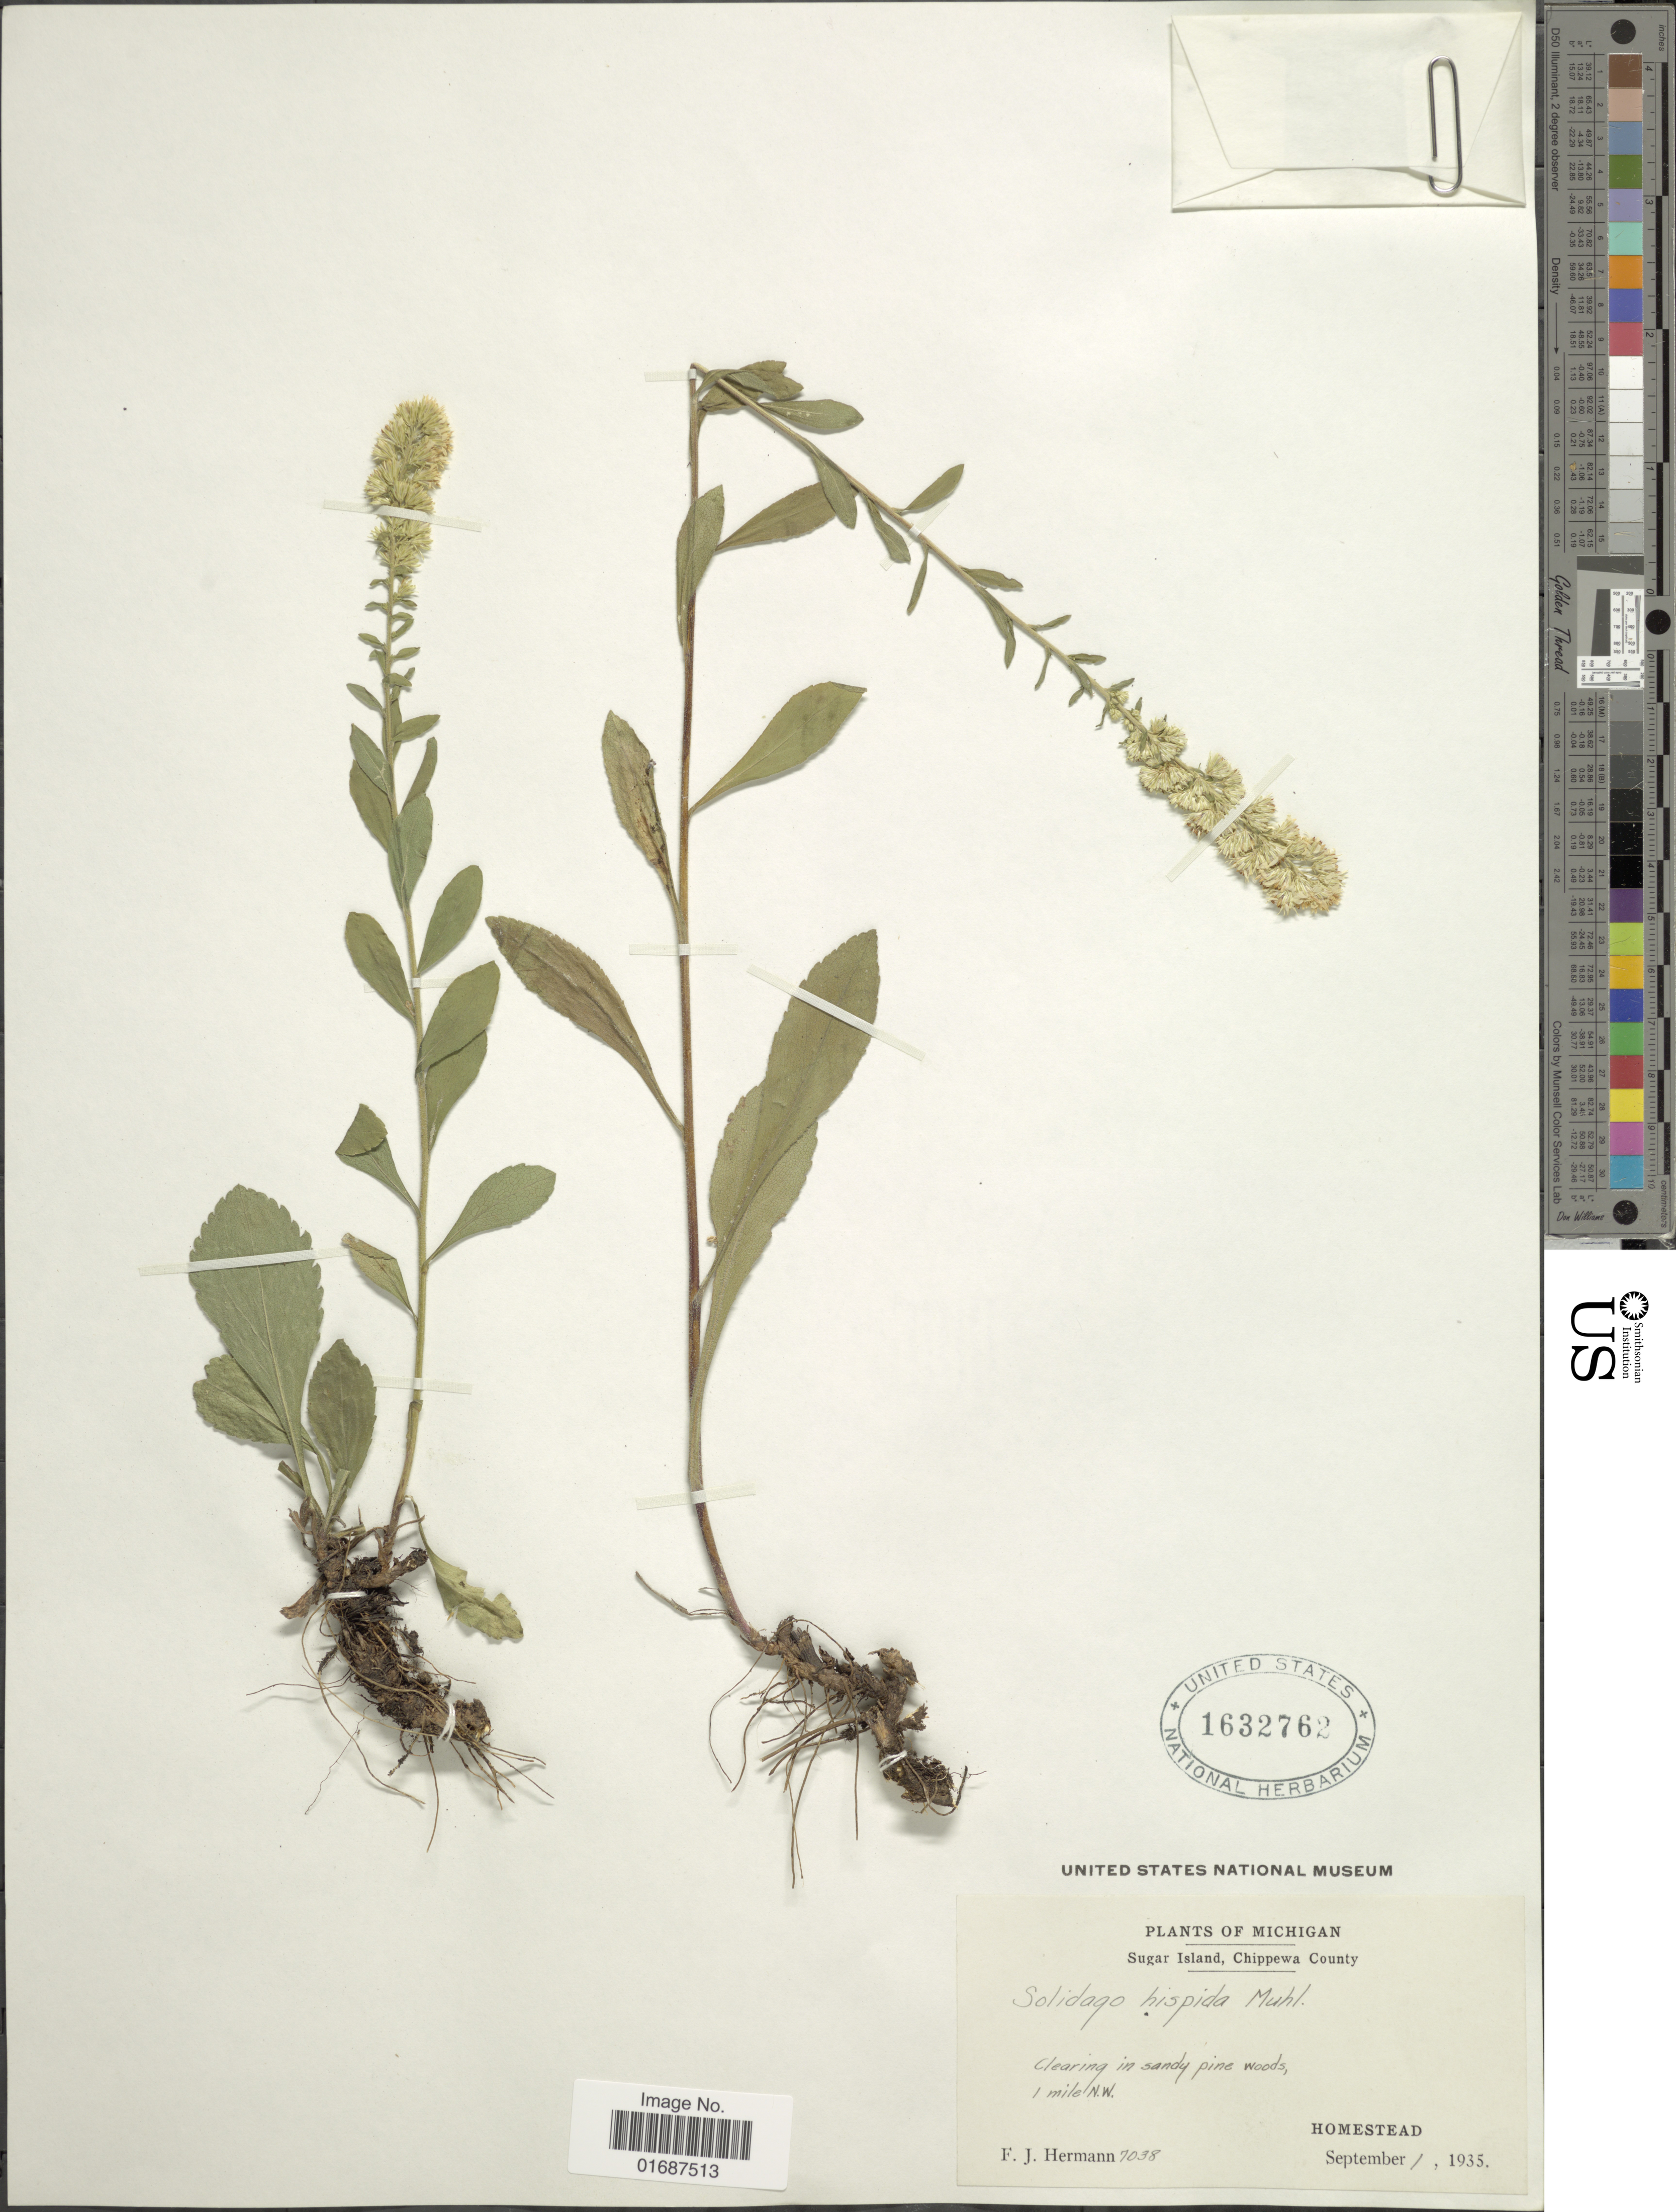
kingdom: Plantae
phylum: Tracheophyta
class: Magnoliopsida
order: Asterales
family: Asteraceae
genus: Solidago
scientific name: Solidago hispida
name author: Muhl. ex Willd.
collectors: F. J. Hermann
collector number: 7038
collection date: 1935-09-01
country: United States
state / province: Michigan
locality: Sugar Island, Chippewa County. 1 mile N. W. Homestead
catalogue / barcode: US 1632762